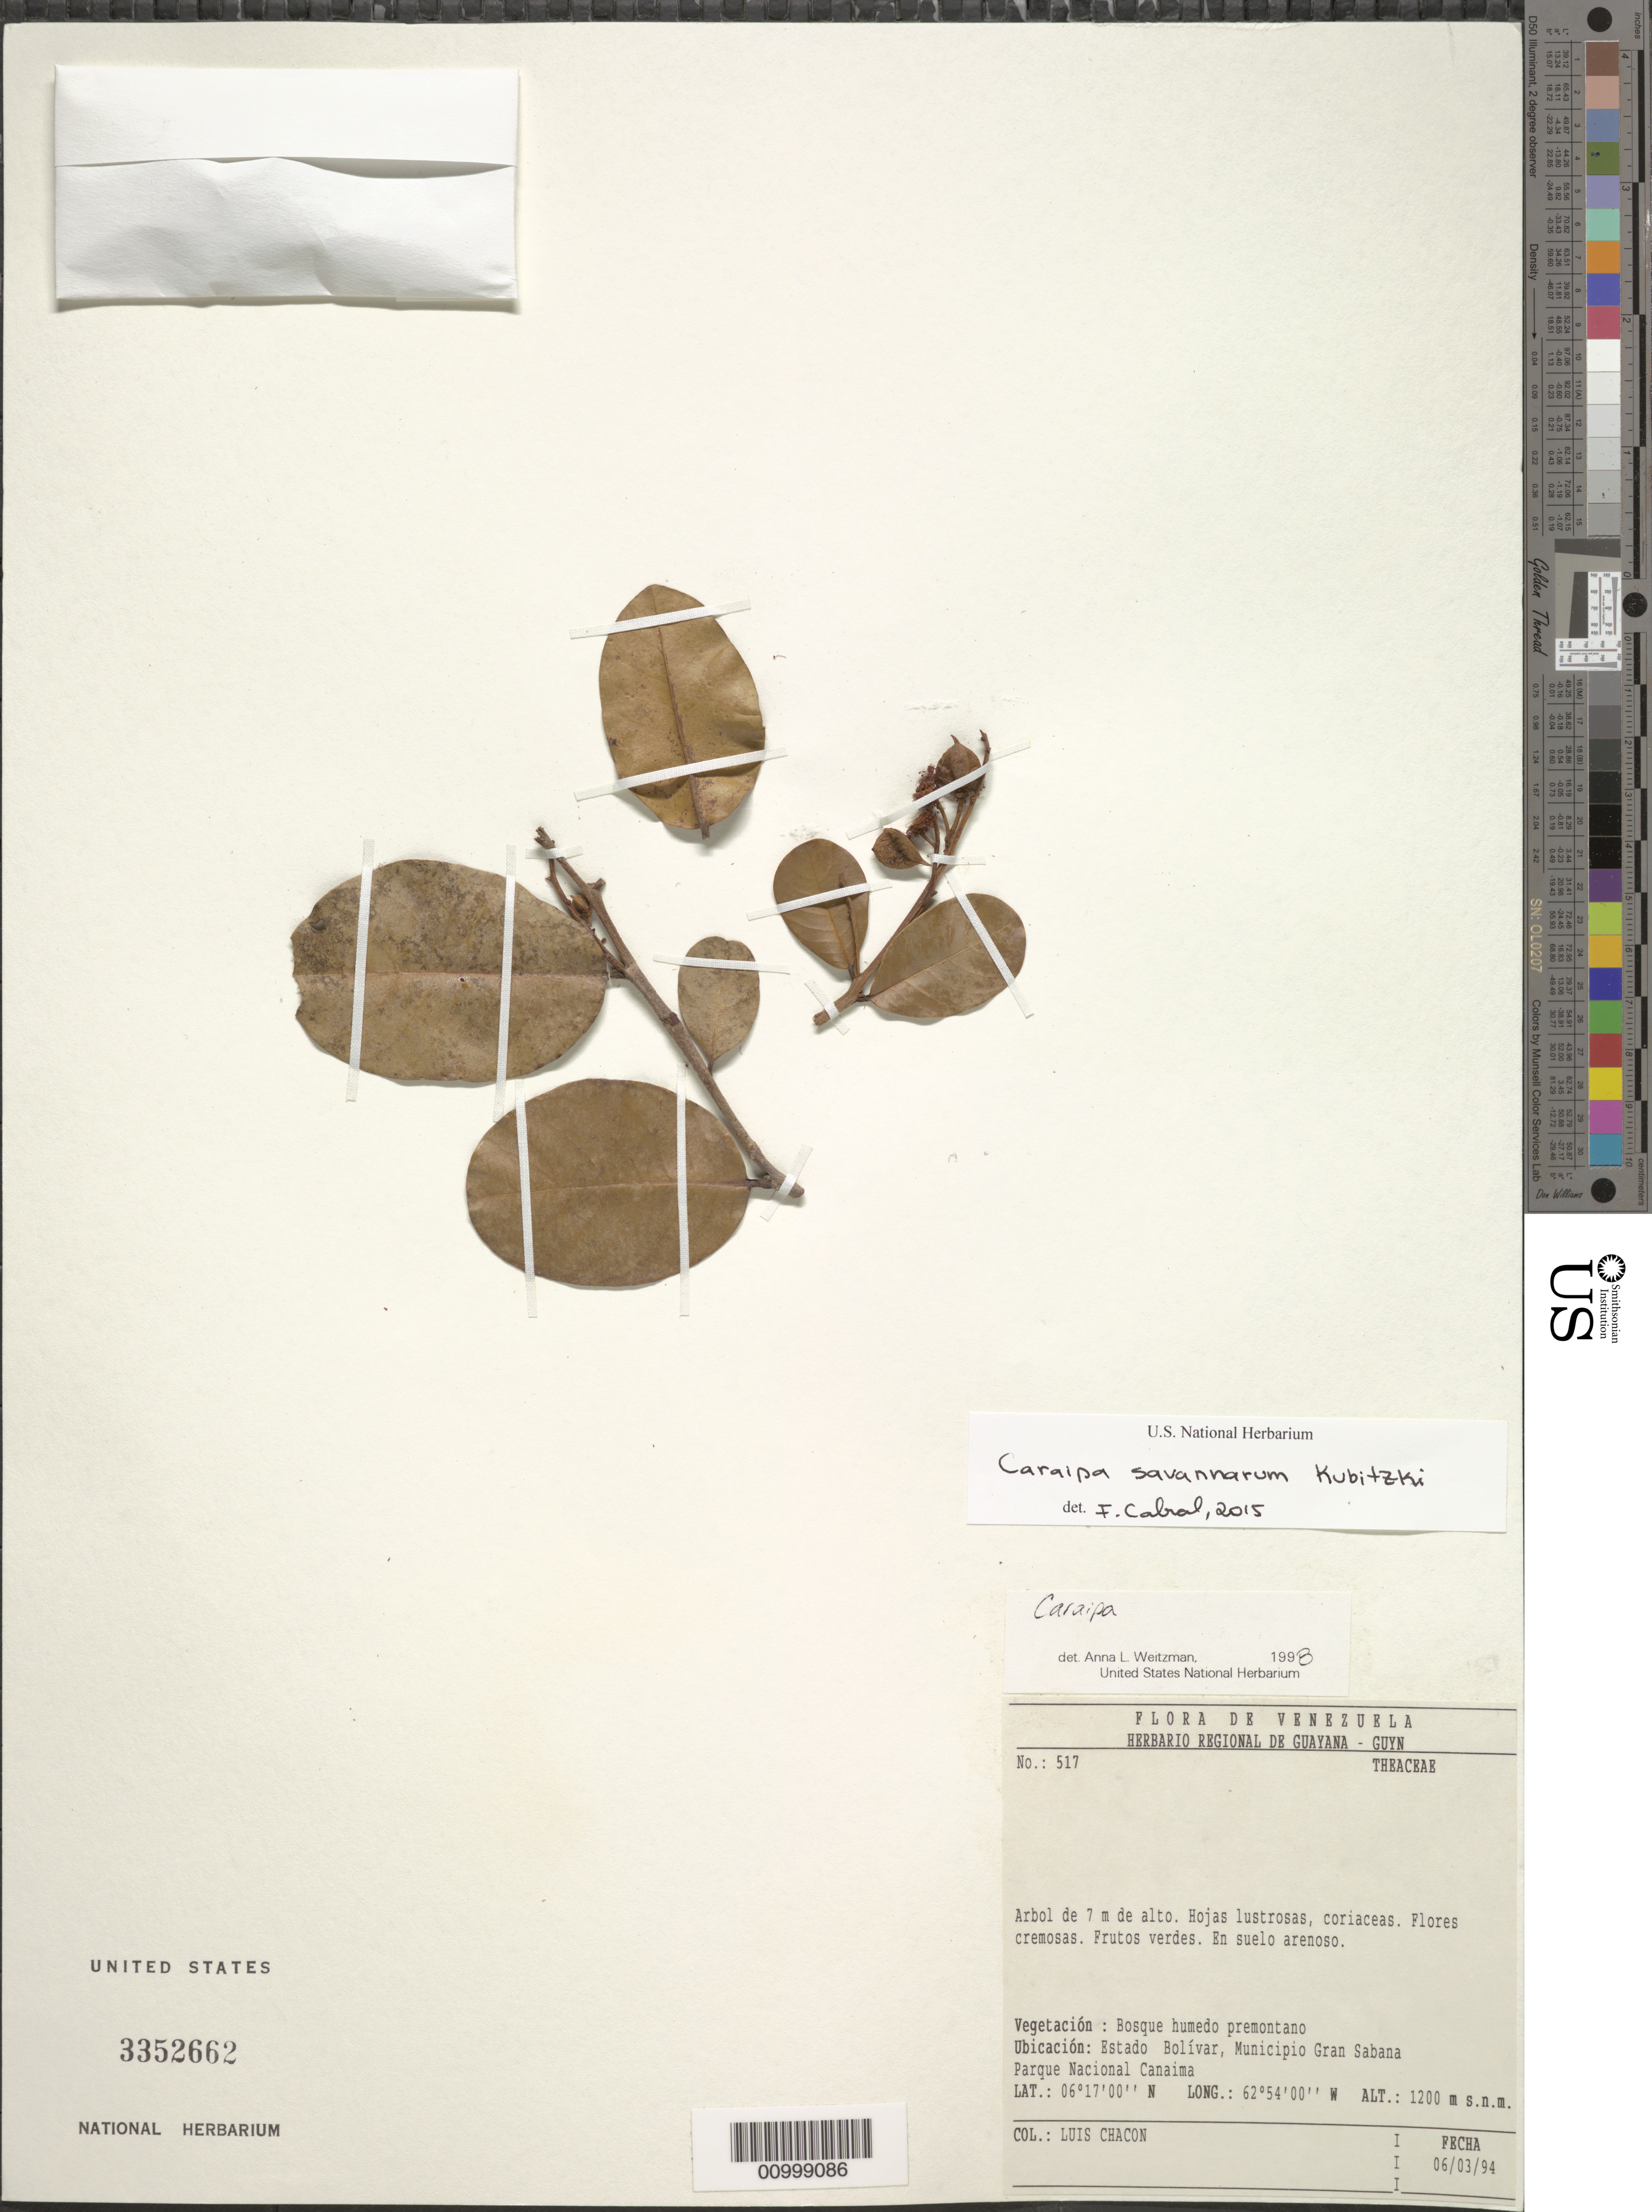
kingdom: Plantae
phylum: Tracheophyta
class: Magnoliopsida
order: Malpighiales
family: Calophyllaceae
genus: Caraipa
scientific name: Caraipa savannarum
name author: Kubitzki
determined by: Cabral, F. N.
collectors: L. Chacon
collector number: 517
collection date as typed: June 3 1994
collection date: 1994-06-03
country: Venezuela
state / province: Bolívar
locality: Municipio Gran Sabana, Parque Nacional Canaima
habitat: Bosque humedo premontano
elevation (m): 1200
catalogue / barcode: US 3352662